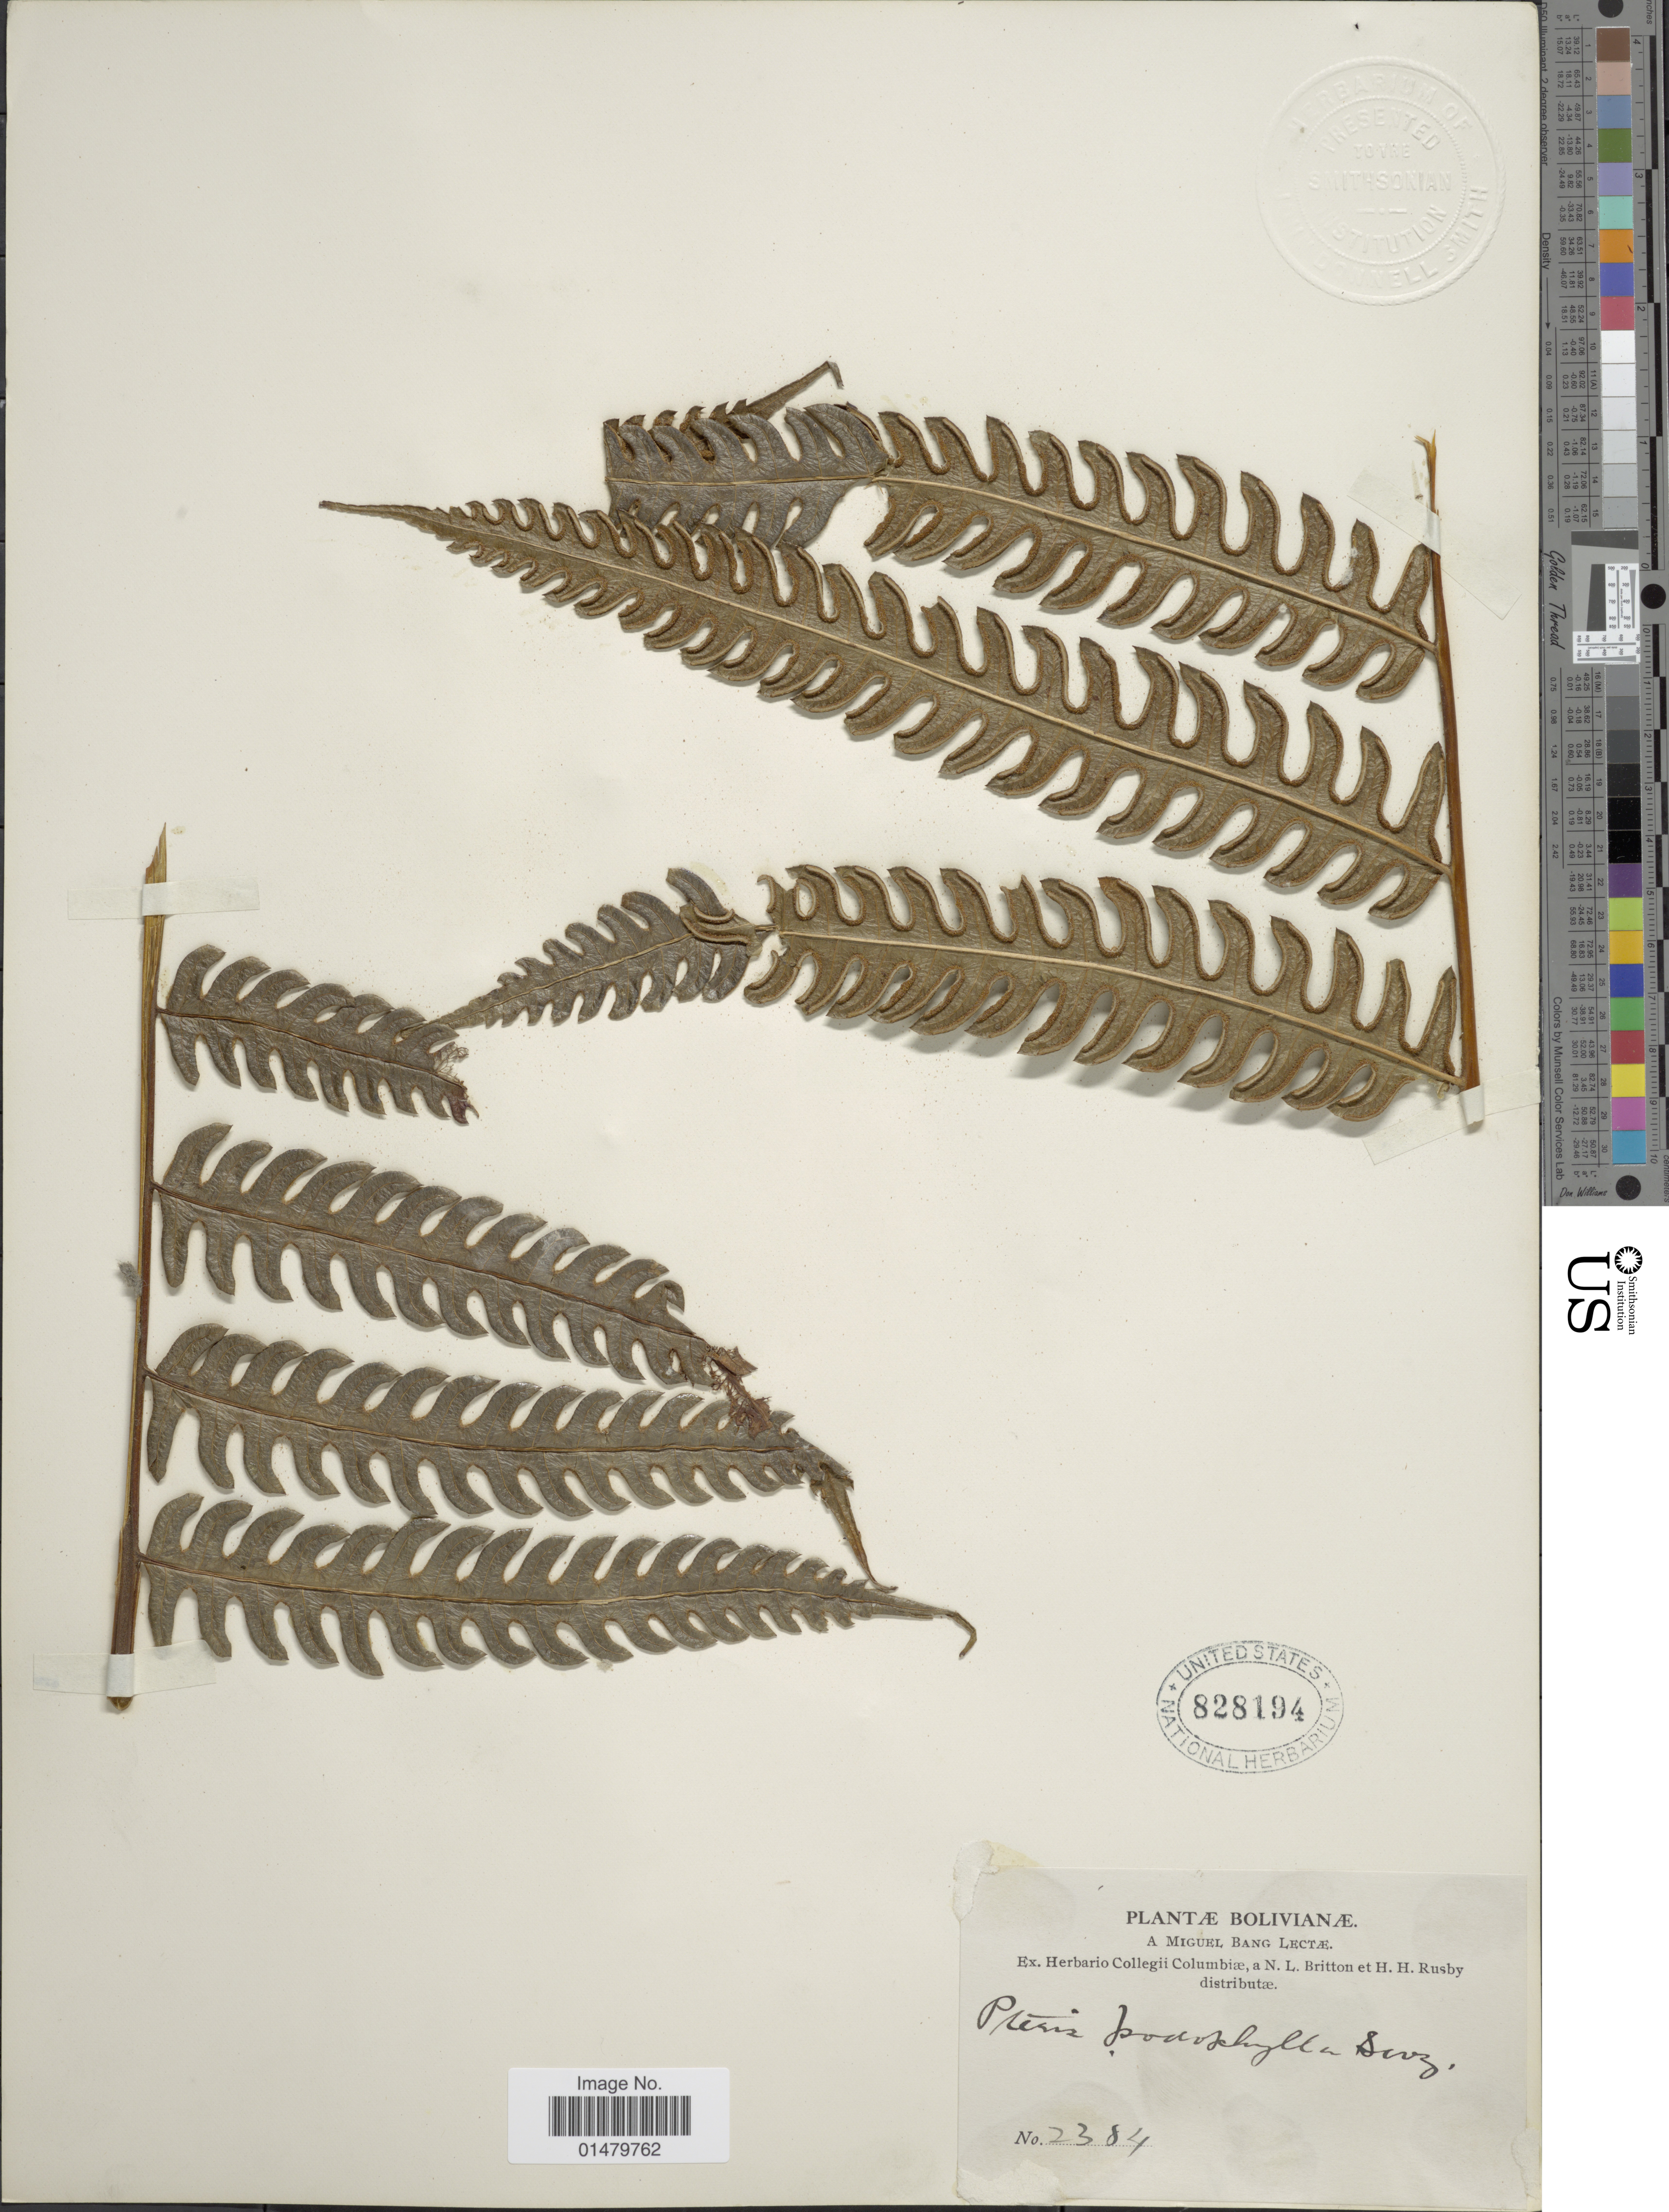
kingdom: Plantae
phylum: Tracheophyta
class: Polypodiopsida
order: Polypodiales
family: Pteridaceae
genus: Pteris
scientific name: Pteris podophylla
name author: Sw.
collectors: M. Bang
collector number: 2384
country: Bolivia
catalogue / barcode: US 828194